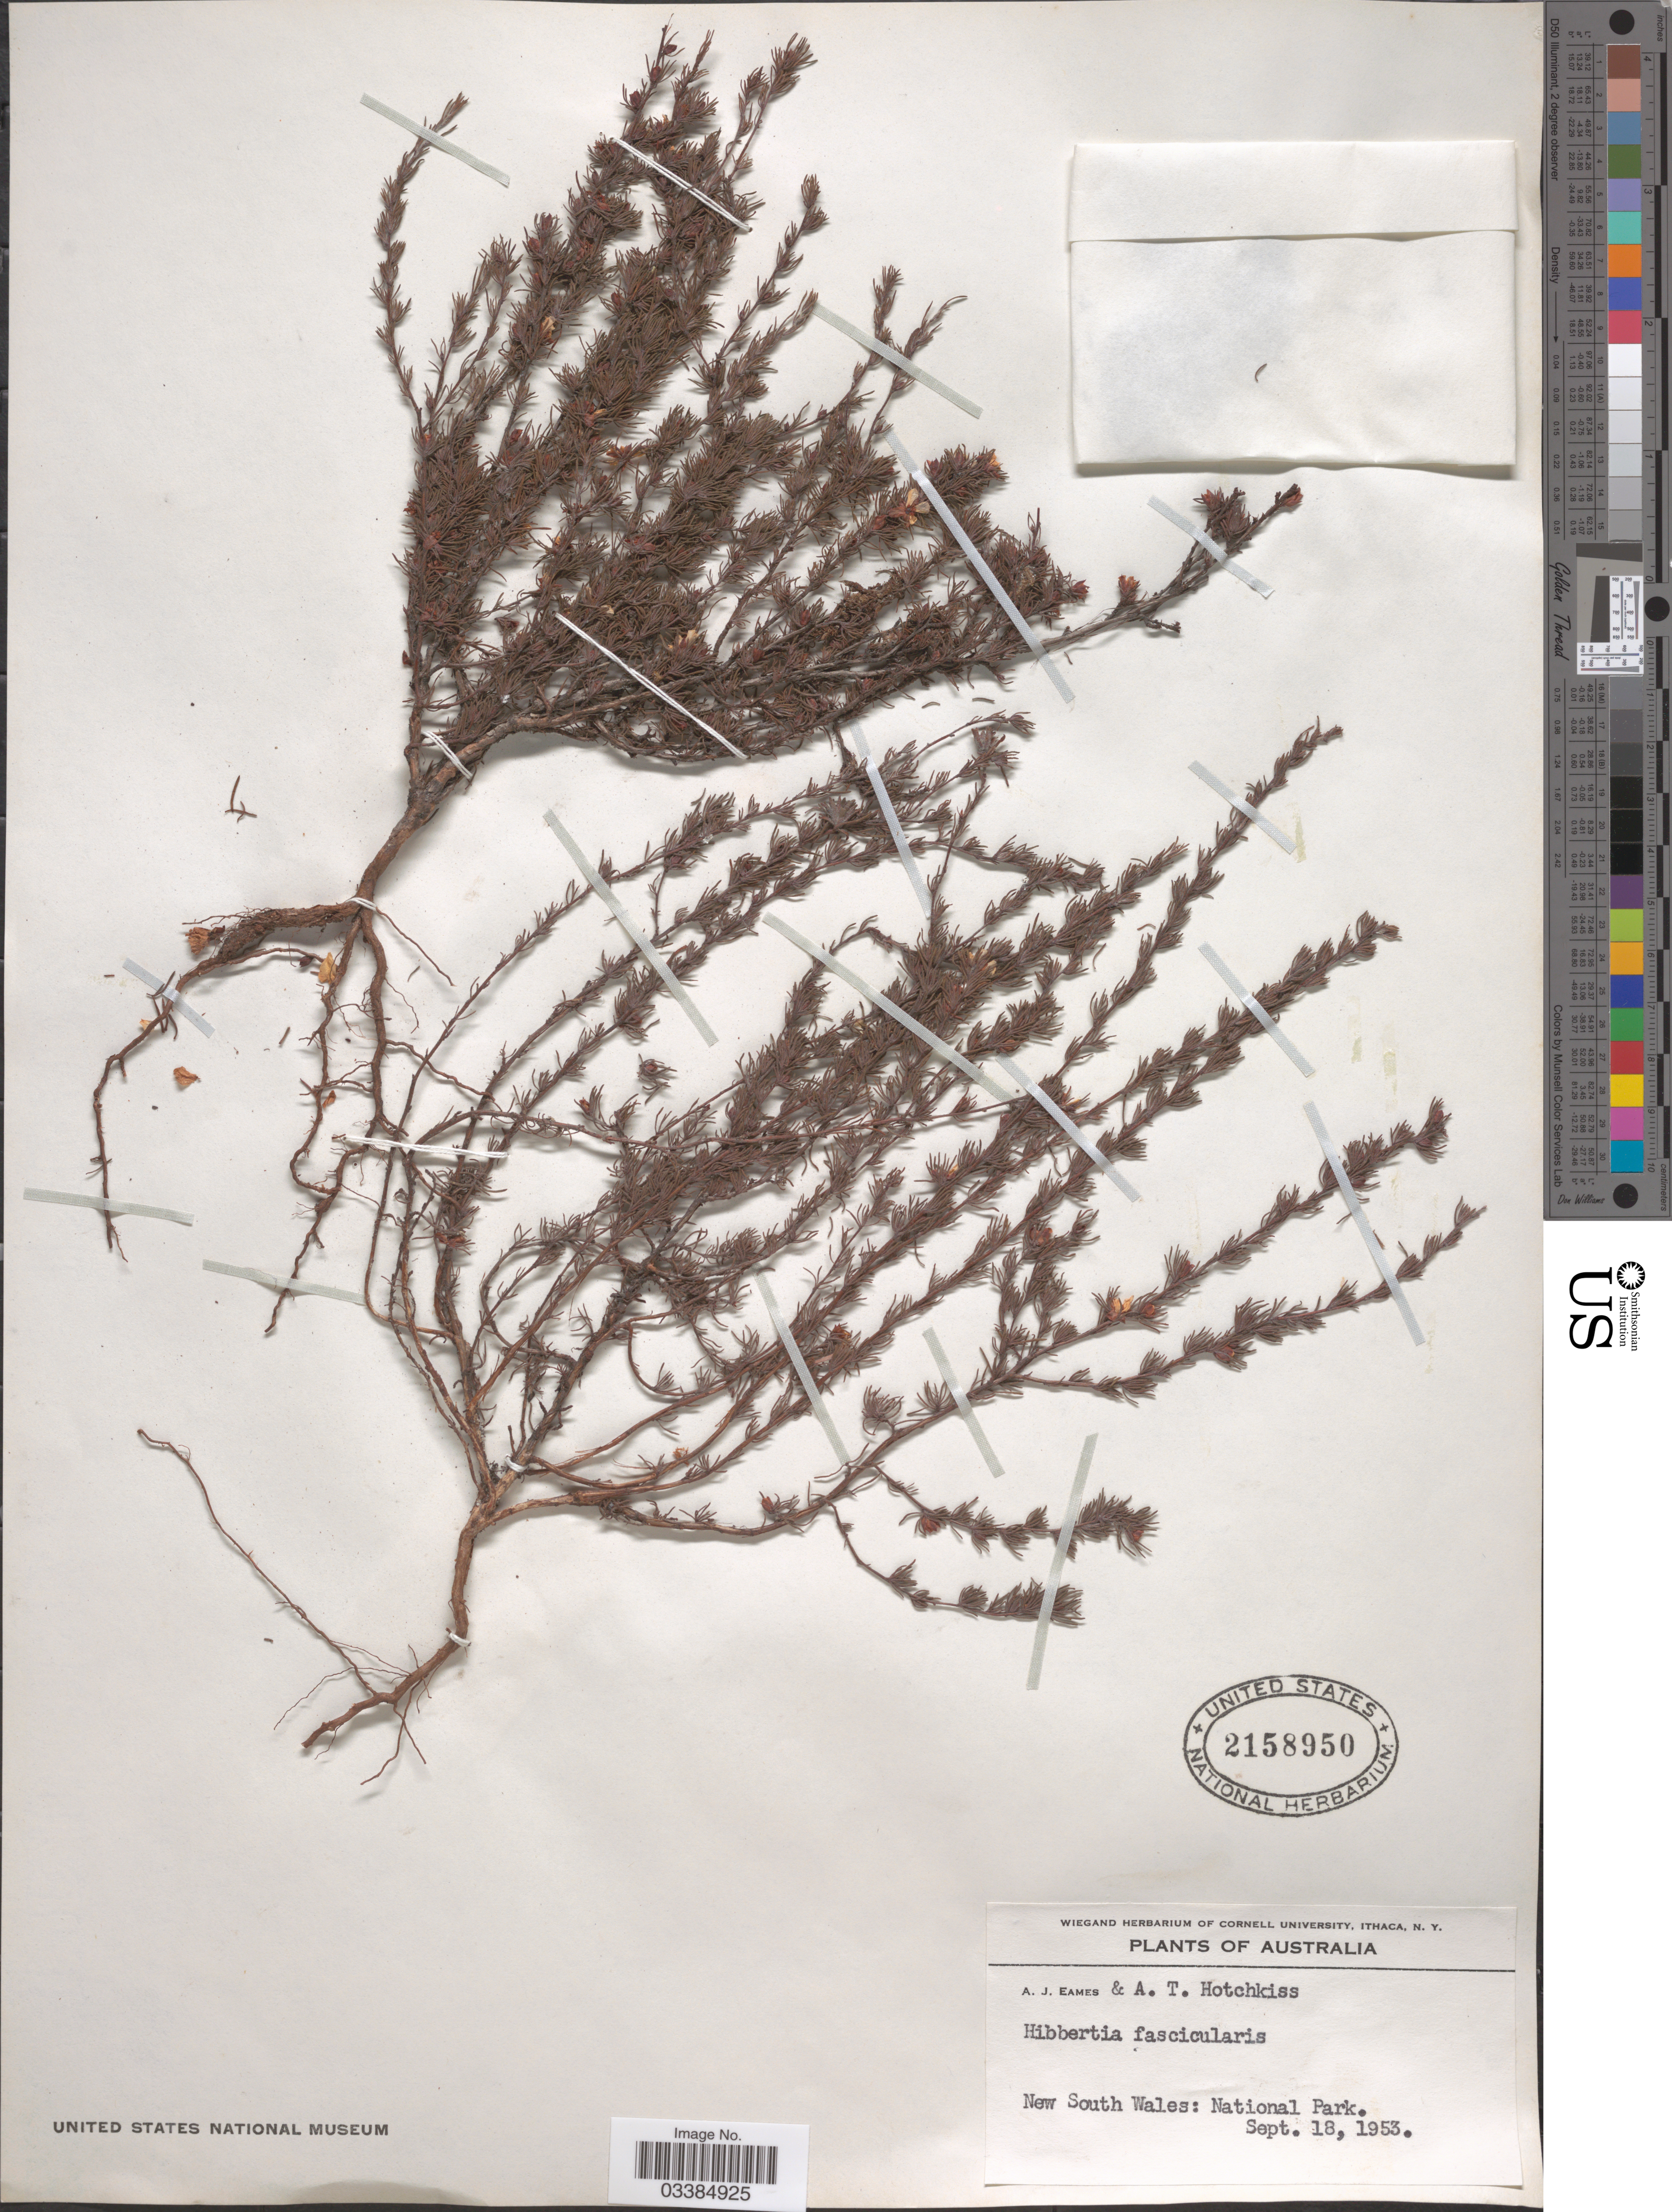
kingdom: Plantae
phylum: Tracheophyta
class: Magnoliopsida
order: Dilleniales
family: Dilleniaceae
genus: Hibbertia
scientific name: Hibbertia fasciculata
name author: R. Br. ex DC.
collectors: A. J. Eames & A. Hotchkiss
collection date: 1953-09-18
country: Australia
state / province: New South Wales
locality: National Park.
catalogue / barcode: US 2158950